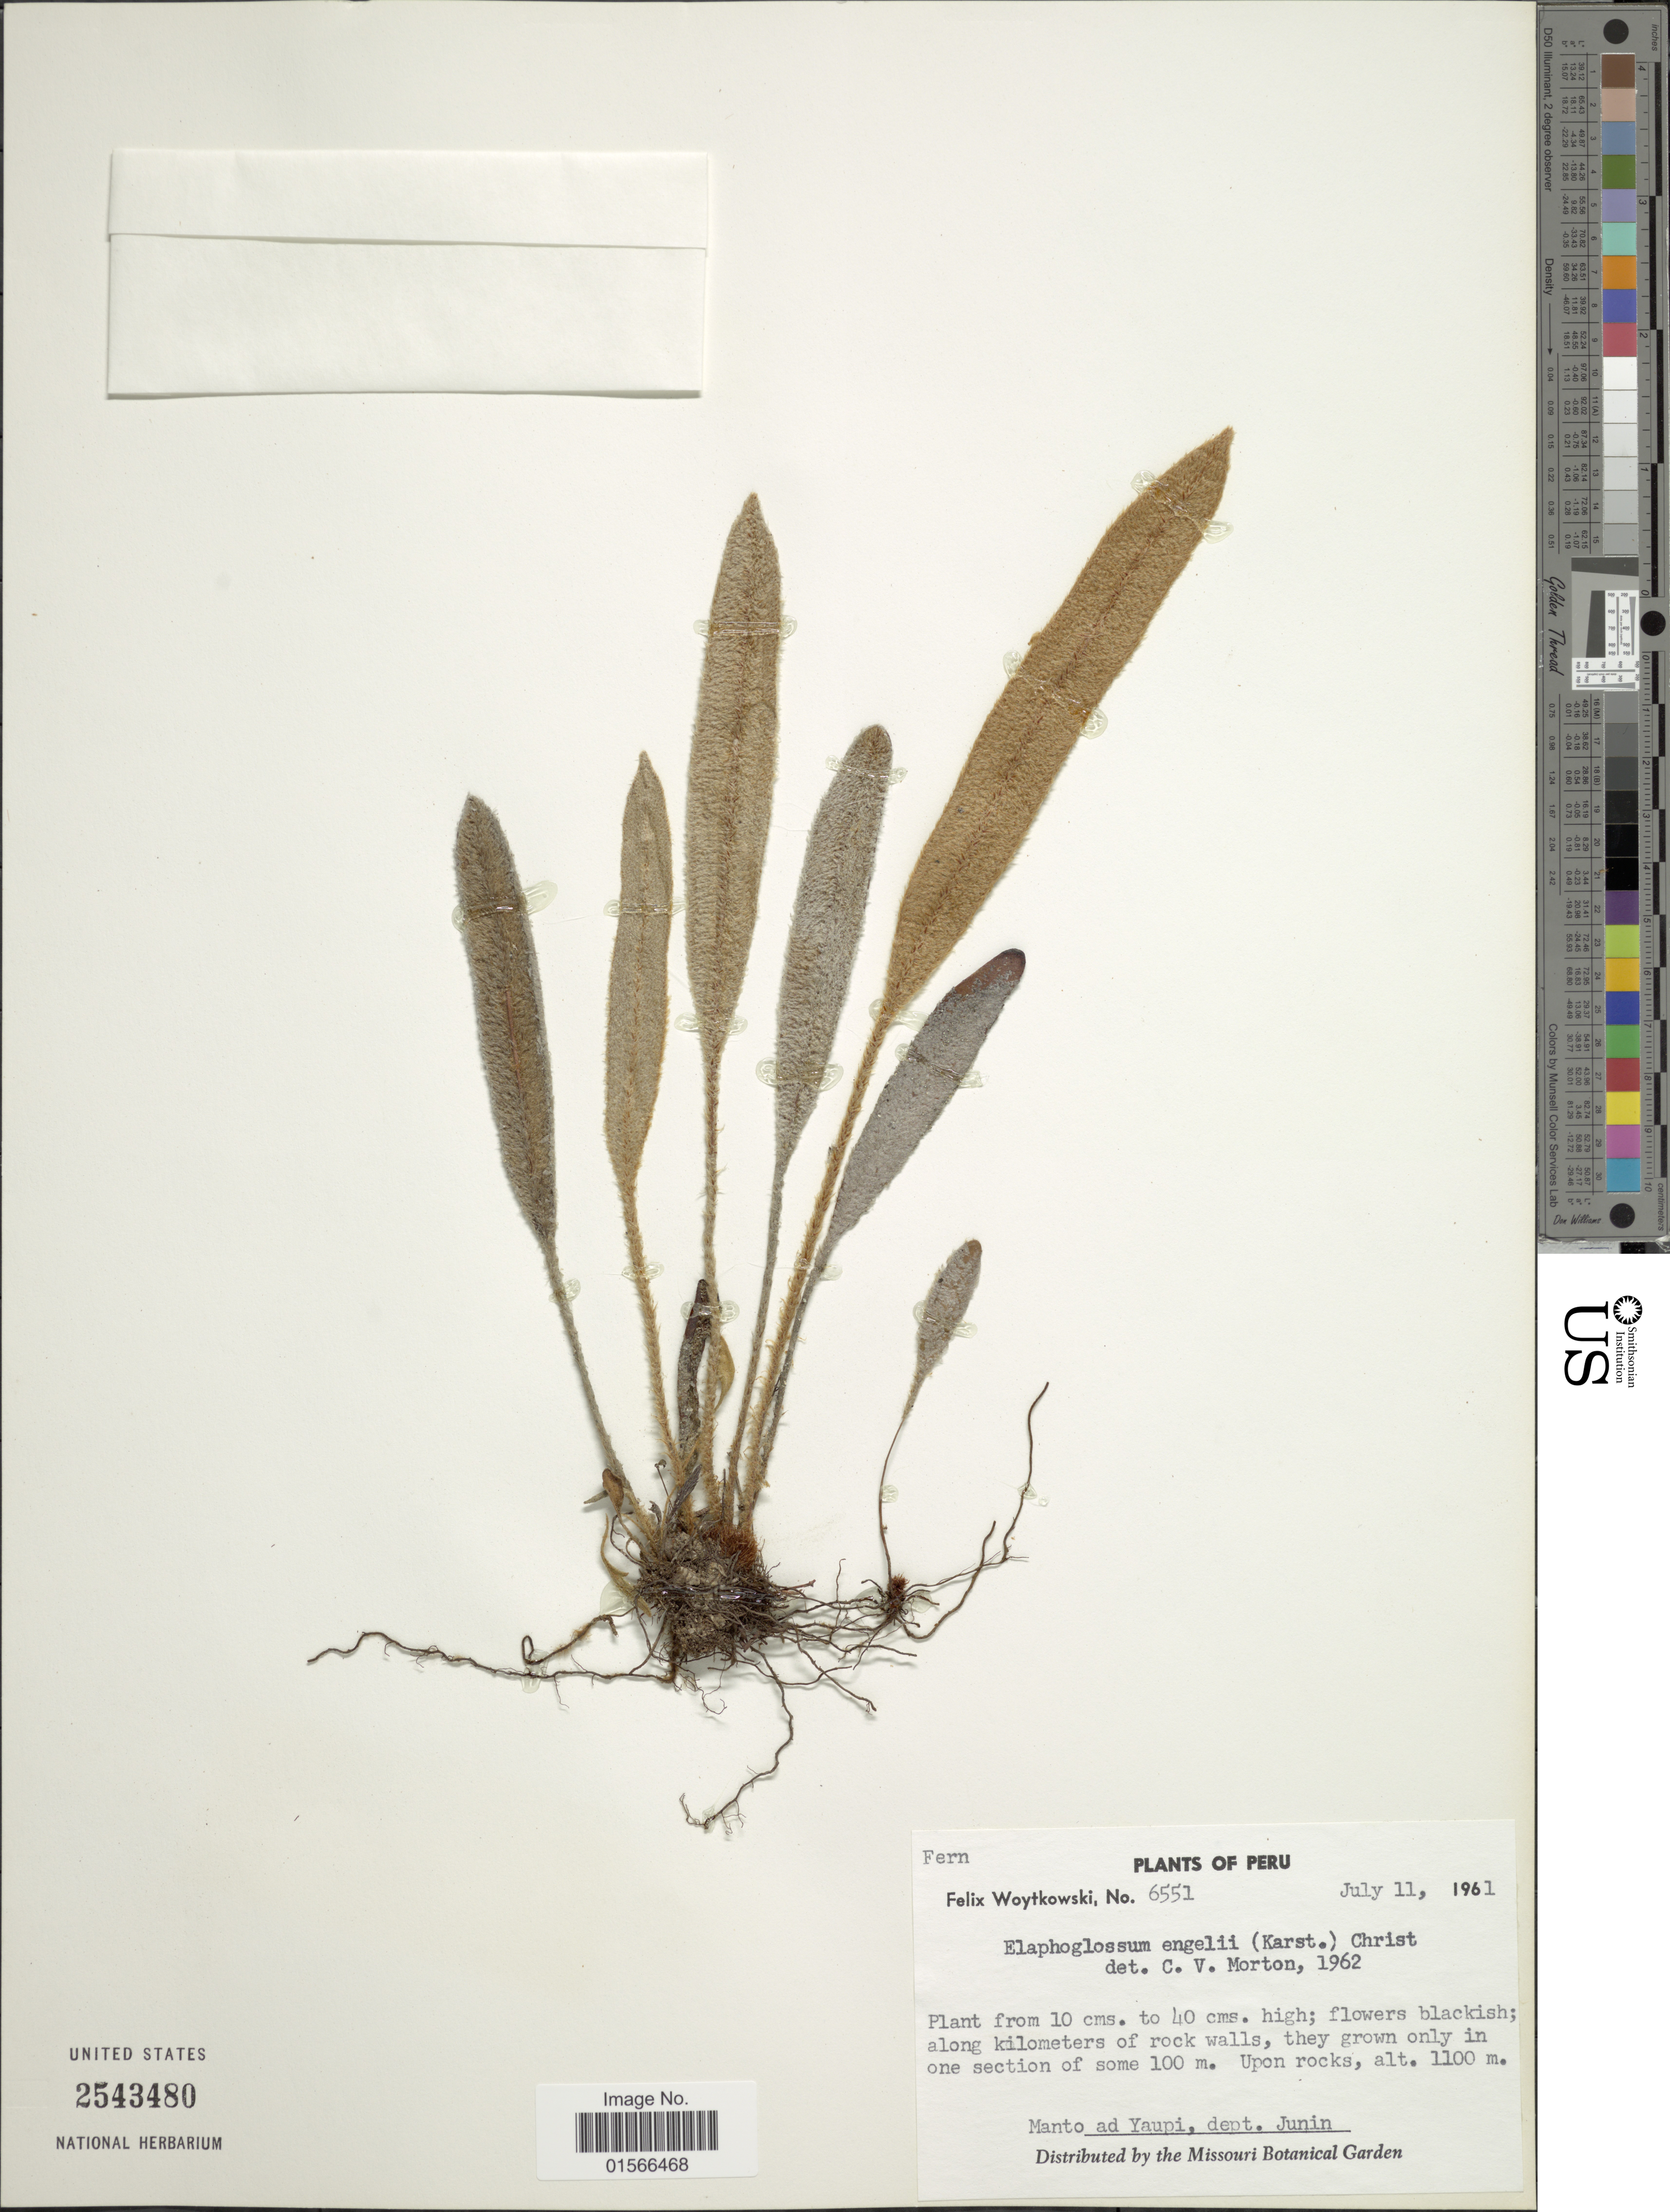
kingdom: Plantae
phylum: Tracheophyta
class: Polypodiopsida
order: Polypodiales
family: Dryopteridaceae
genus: Elaphoglossum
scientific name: Elaphoglossum engelii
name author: (H. Karst.) Christ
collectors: F. Woytkowski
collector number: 6551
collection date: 1961-07-11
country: Peru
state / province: Junín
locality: Manto ad Yaupi, dept. Junin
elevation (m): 1100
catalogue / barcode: US 2543480